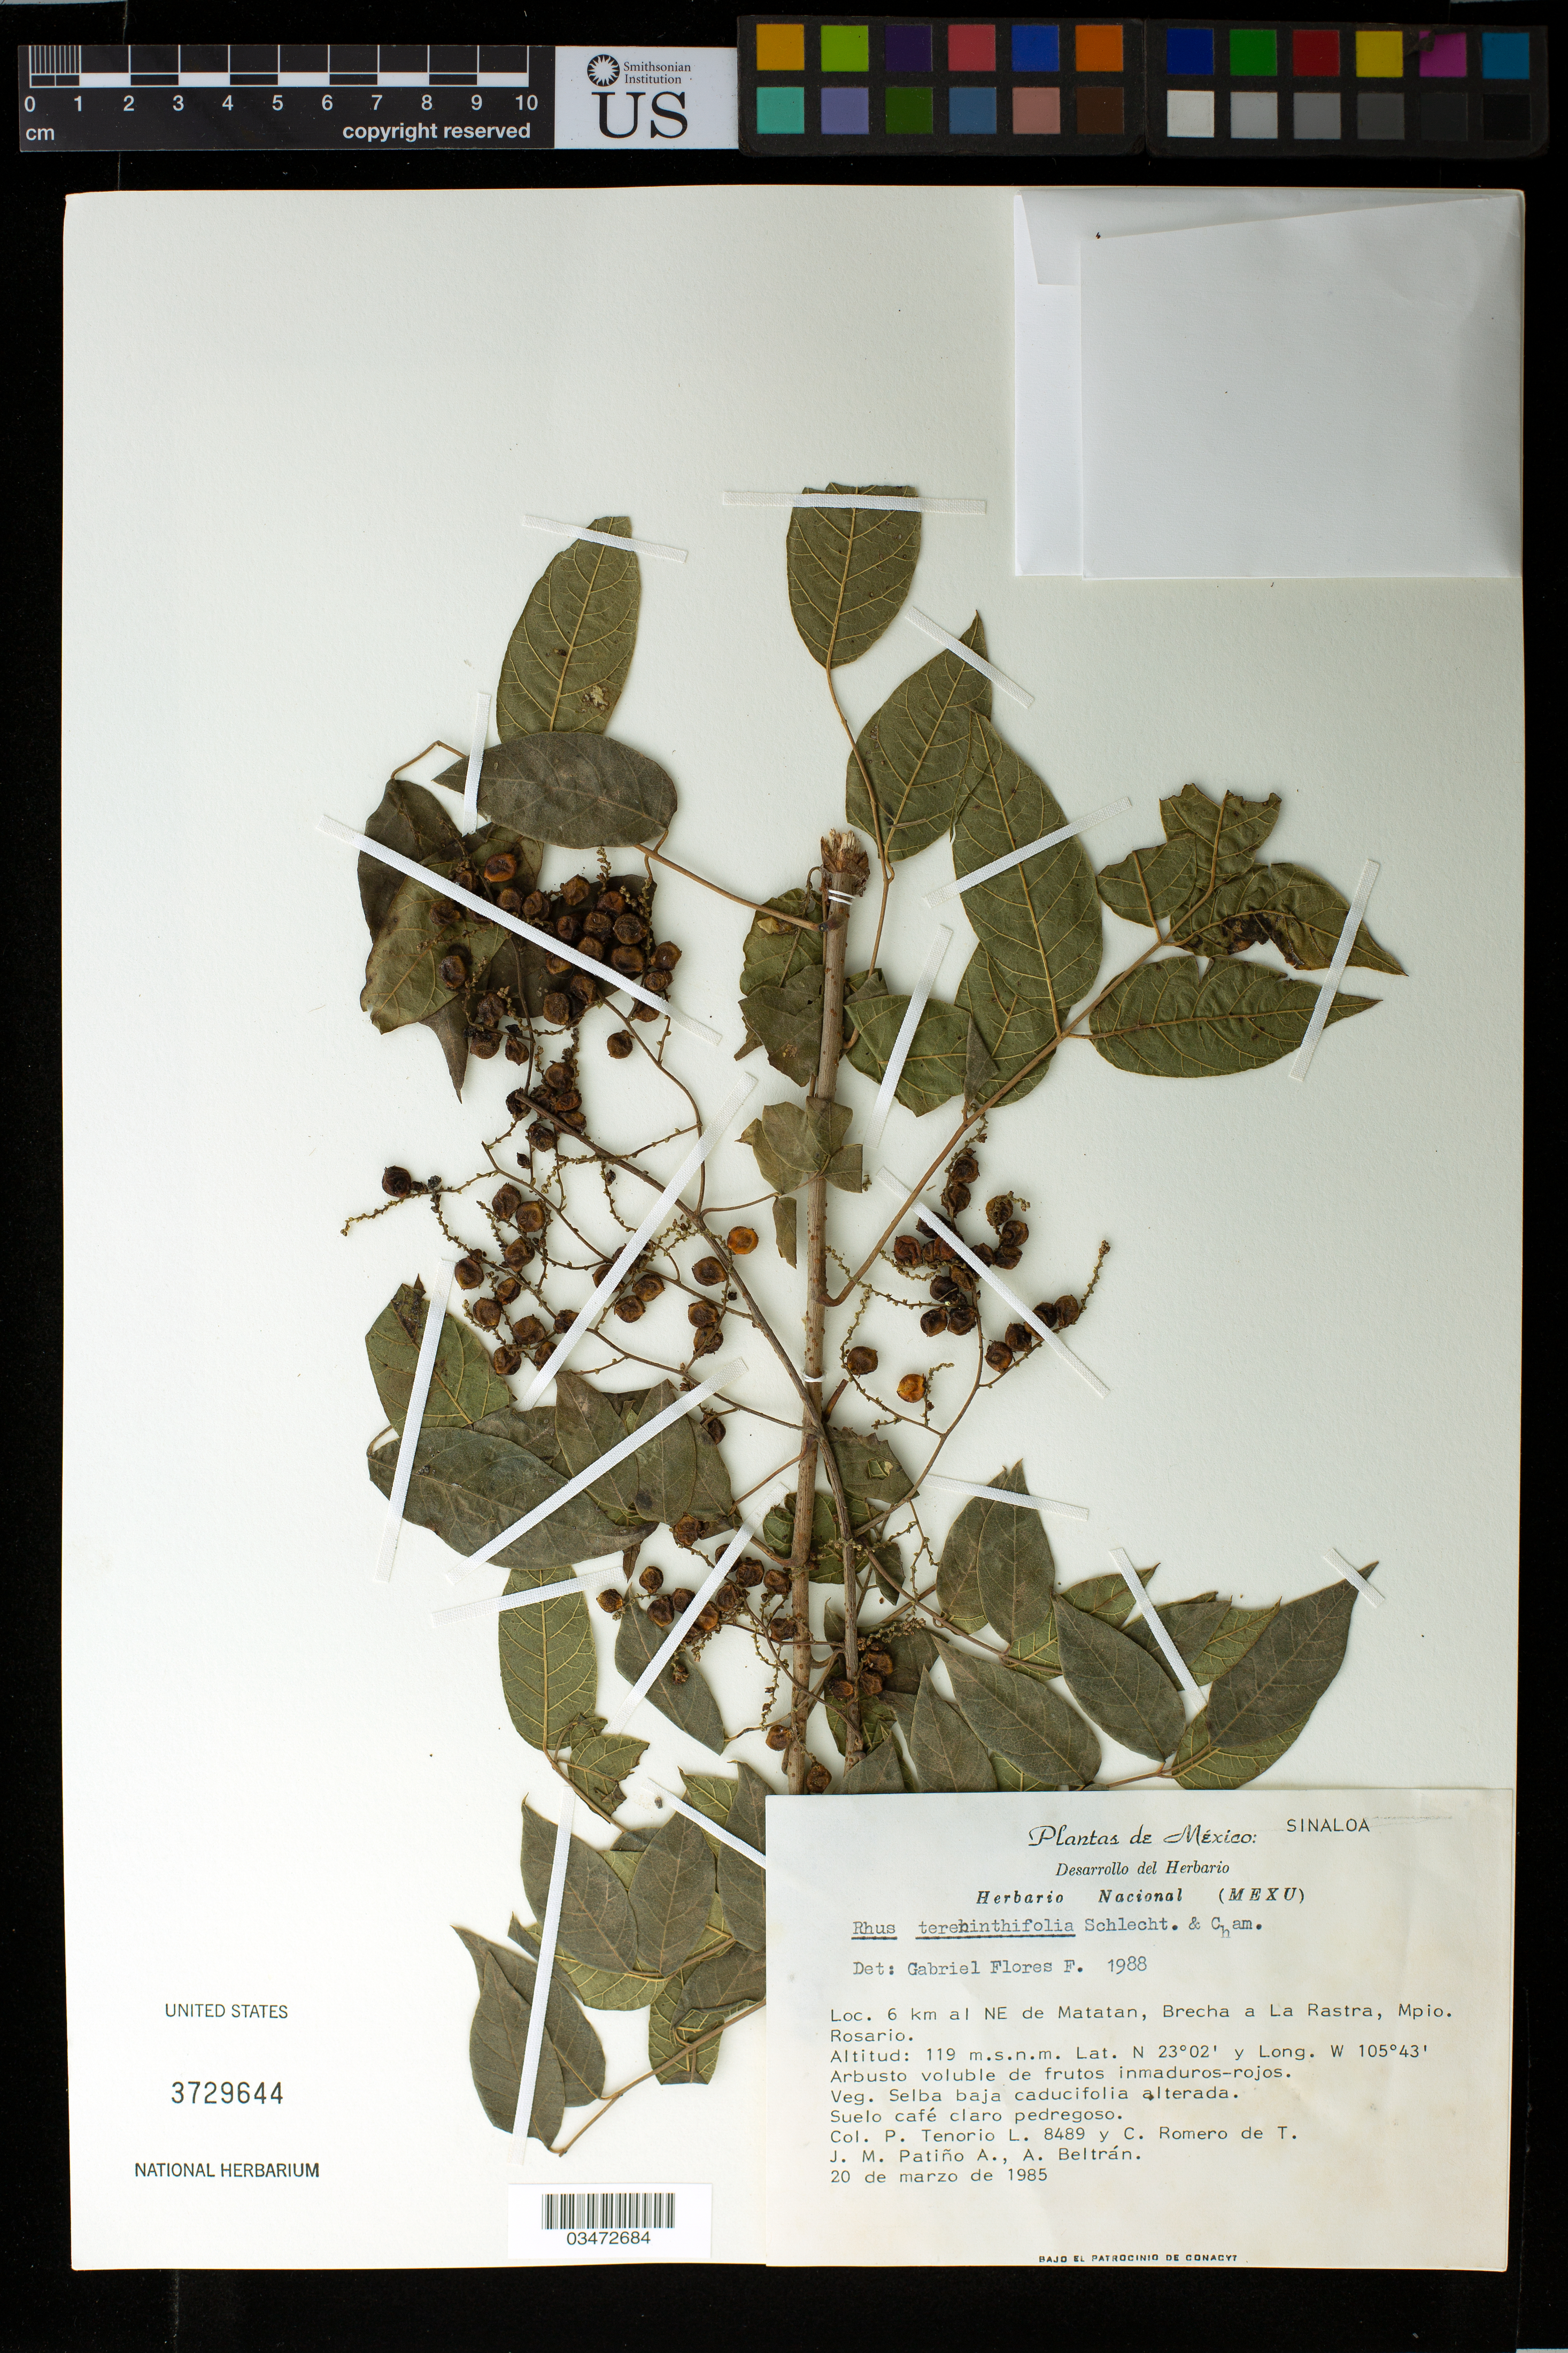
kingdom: Plantae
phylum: Tracheophyta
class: Magnoliopsida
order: Sapindales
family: Anacardiaceae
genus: Rhus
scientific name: Rhus terebinthifolia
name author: Schltdl. & Cham.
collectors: Tenorio, P., C. Romero de T., J. Patino & A. Beltran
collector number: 8489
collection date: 1985-03-20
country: Mexico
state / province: Sinaloa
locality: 6 km al NE de Matatan, Brecha a La Rastra, Mpio. Rosario.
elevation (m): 119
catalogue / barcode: US 3729644